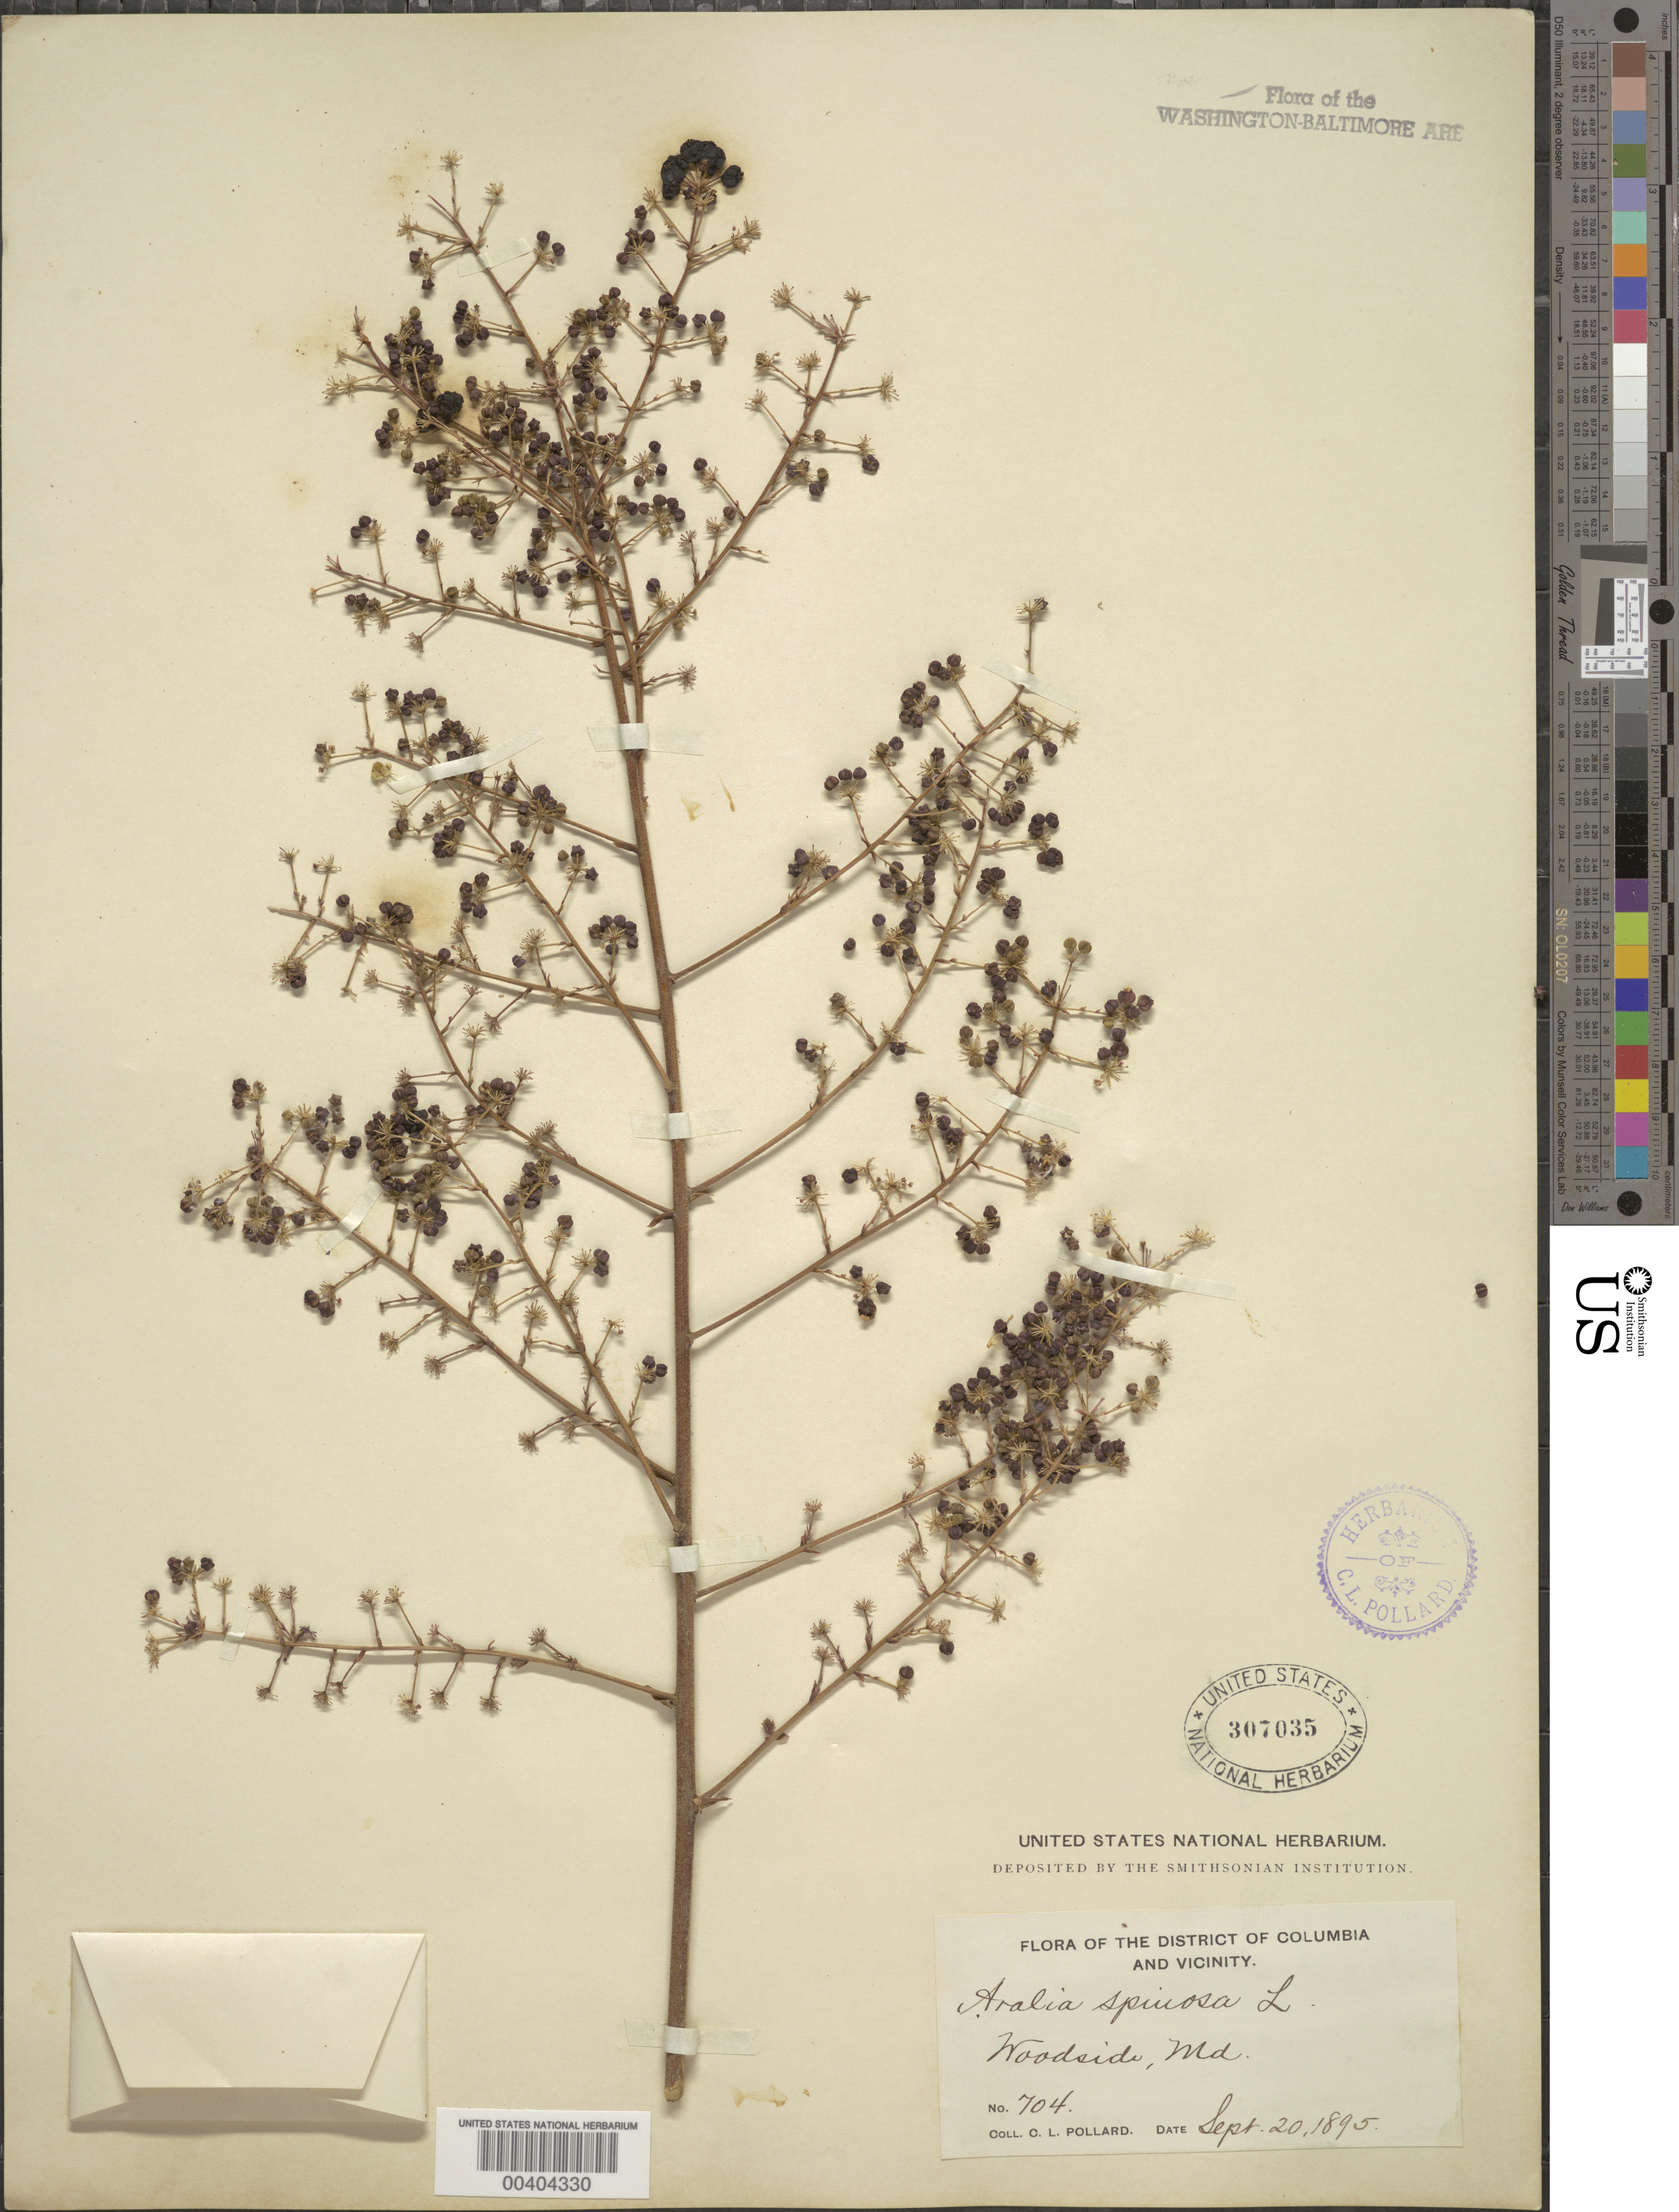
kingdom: Plantae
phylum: Tracheophyta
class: Magnoliopsida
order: Apiales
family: Araliaceae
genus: Aralia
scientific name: Aralia spinosa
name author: L.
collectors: C. L. Pollard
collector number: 704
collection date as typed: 20 Sep 1895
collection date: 1895-09-20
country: United States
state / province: Maryland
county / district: Montgomery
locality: Woodside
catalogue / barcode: US 307035